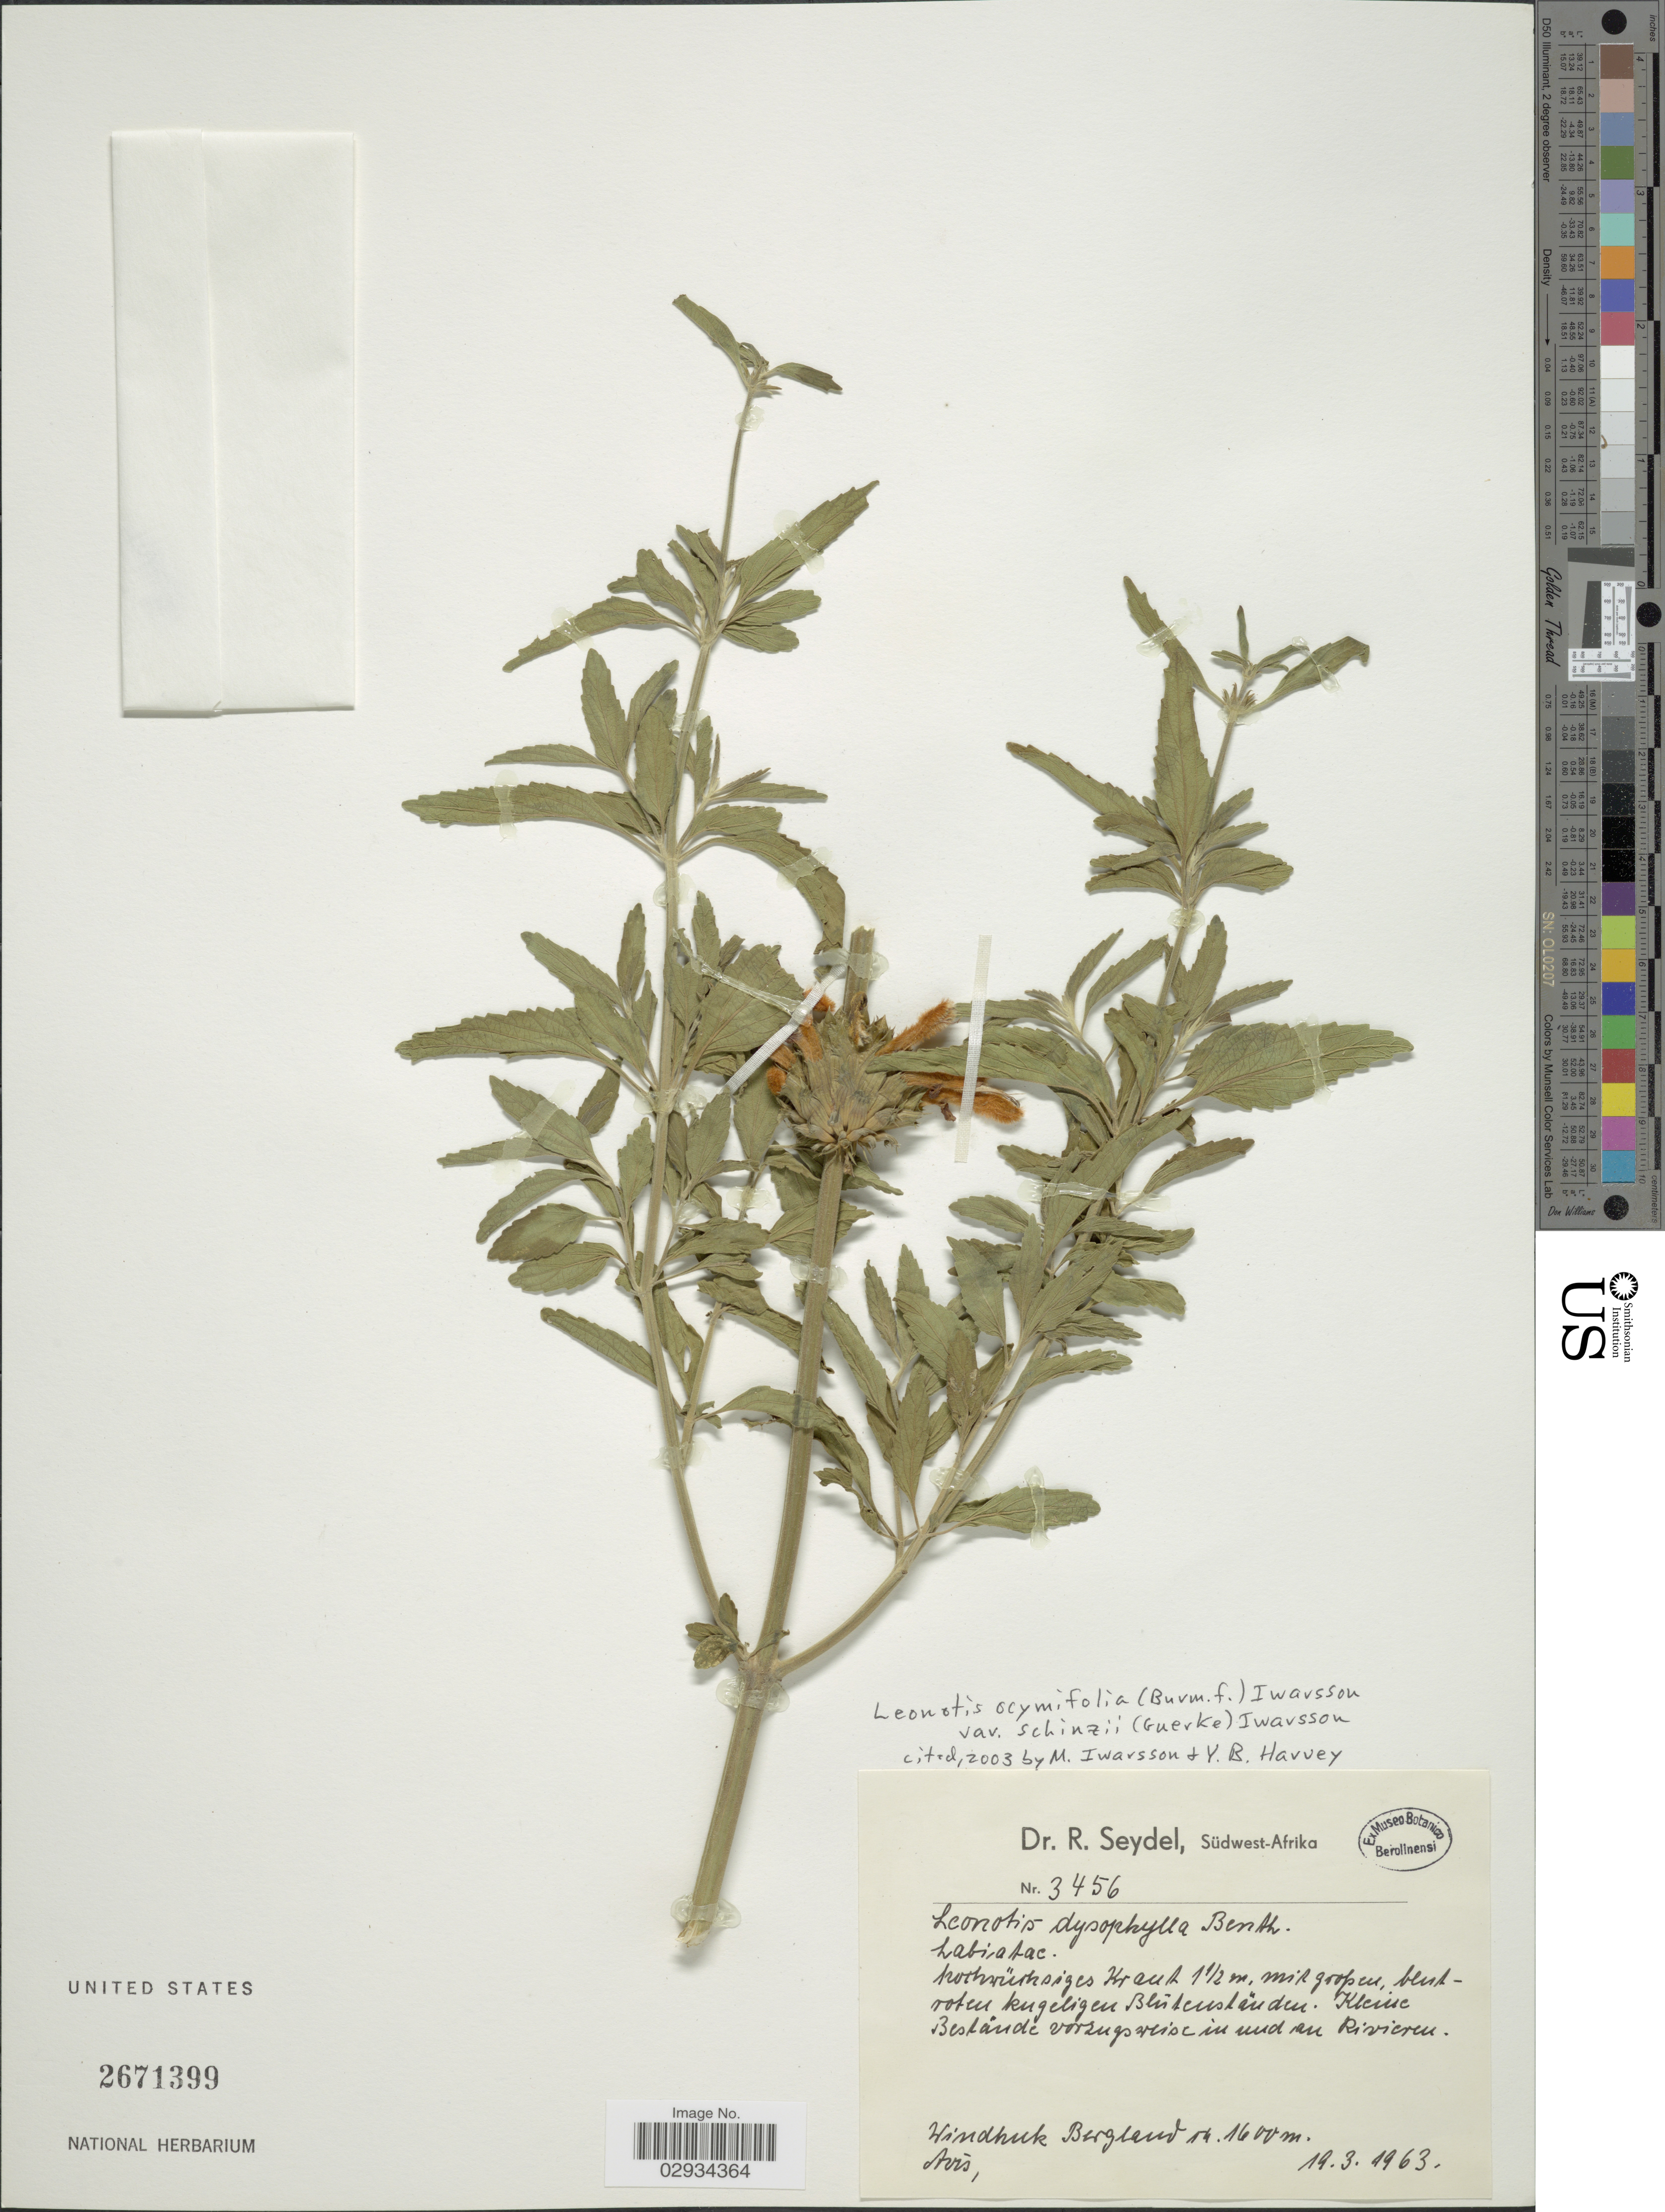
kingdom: Plantae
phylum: Tracheophyta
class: Magnoliopsida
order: Lamiales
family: Lamiaceae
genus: Leonotis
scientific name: Leonotis ocymifolia var. schinzii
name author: (Gürke) Iwarsson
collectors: R. Seydel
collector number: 3456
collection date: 1963-03-19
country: Namibia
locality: Südwest-Afrika. Windhuk Bergland, Avis.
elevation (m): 1600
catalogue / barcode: US 2671399